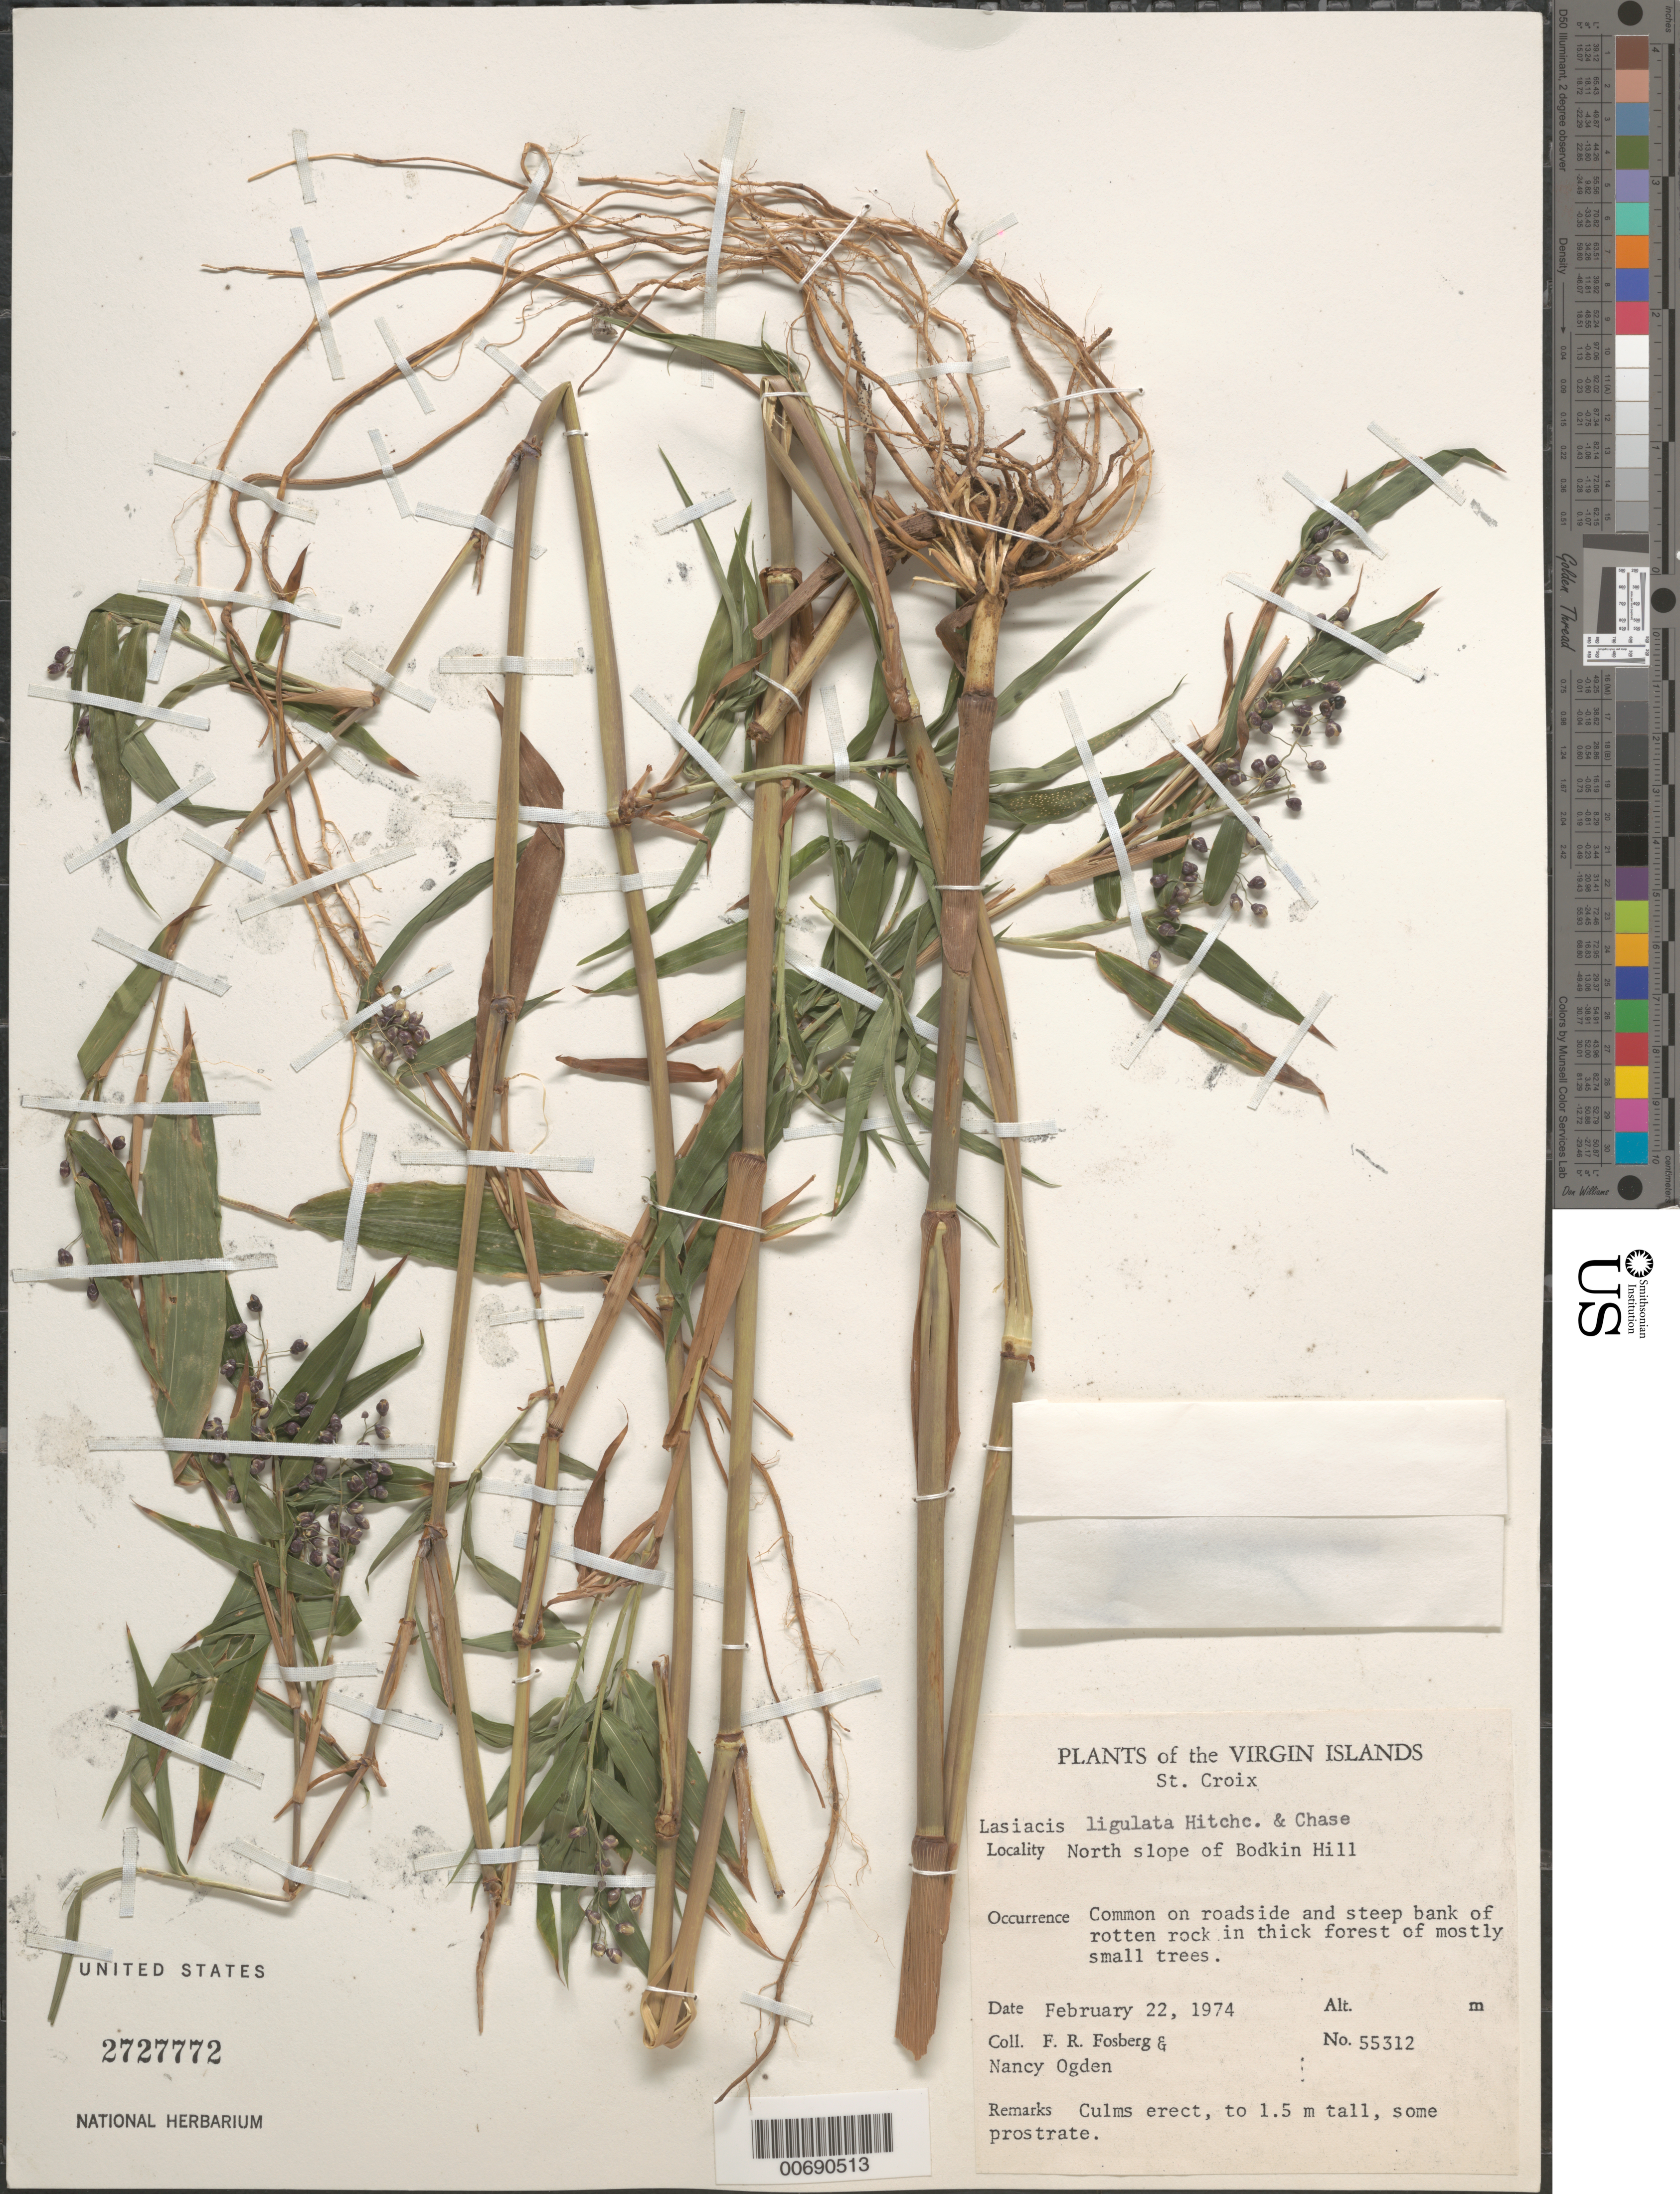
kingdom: Plantae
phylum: Tracheophyta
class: Liliopsida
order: Poales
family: Poaceae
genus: Lasiacis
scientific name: Lasiacis ligulata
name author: Hitchc. & Chase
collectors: F. R. Fosberg & N. Ogden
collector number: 55312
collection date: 1974-02-22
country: U.S. Virgin Islands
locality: St. Croix. North slope of Bodkin Hill. Common on roadside and steep bank of rotten rock in thick forest of mostly small trees.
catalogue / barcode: US 2727772